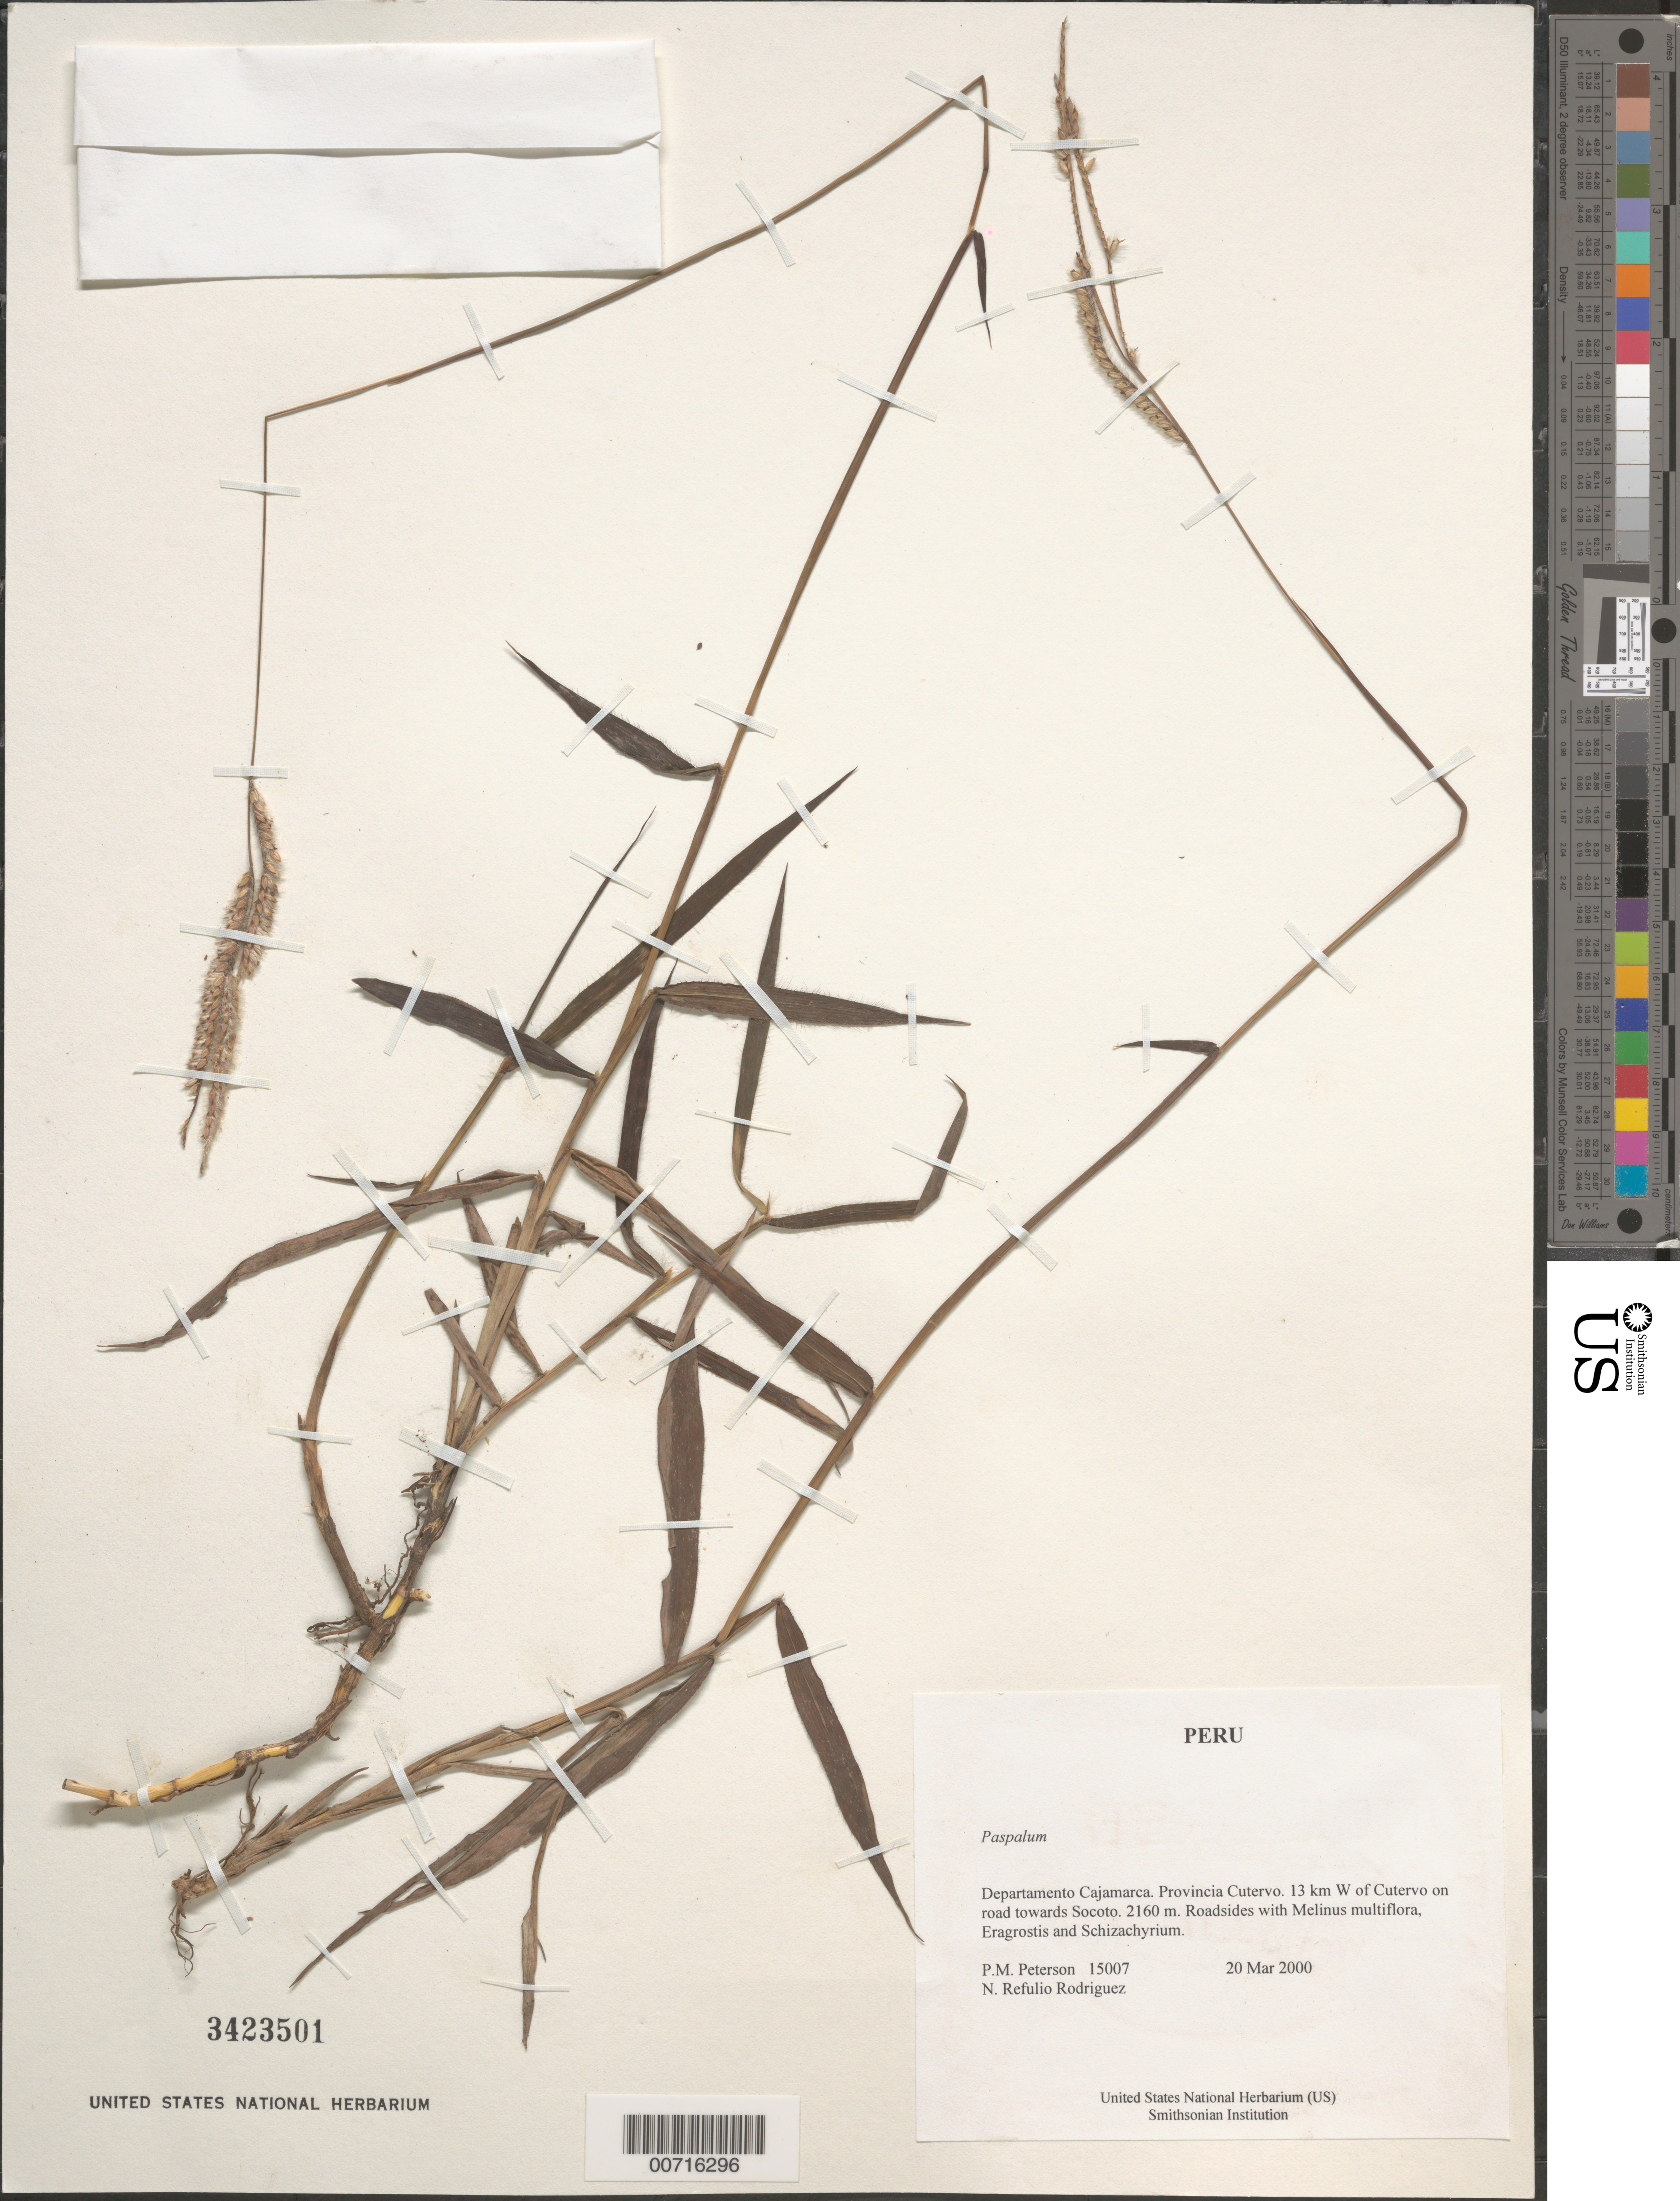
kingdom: Plantae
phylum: Tracheophyta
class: Liliopsida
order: Poales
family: Poaceae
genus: Paspalum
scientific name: Paspalum sp.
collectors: P. M. Peterson & N. Refulio-Rodríguez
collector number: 15007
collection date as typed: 20 Mar 2000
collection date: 2000-03-20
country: Peru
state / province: Cajamarca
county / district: Cutervo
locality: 13 km W of Cutervo on road towards Socoto.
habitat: Roadsides with Melinus multiflora, Eragrostis and Schizachyrium.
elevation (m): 2160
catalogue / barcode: US 3423501